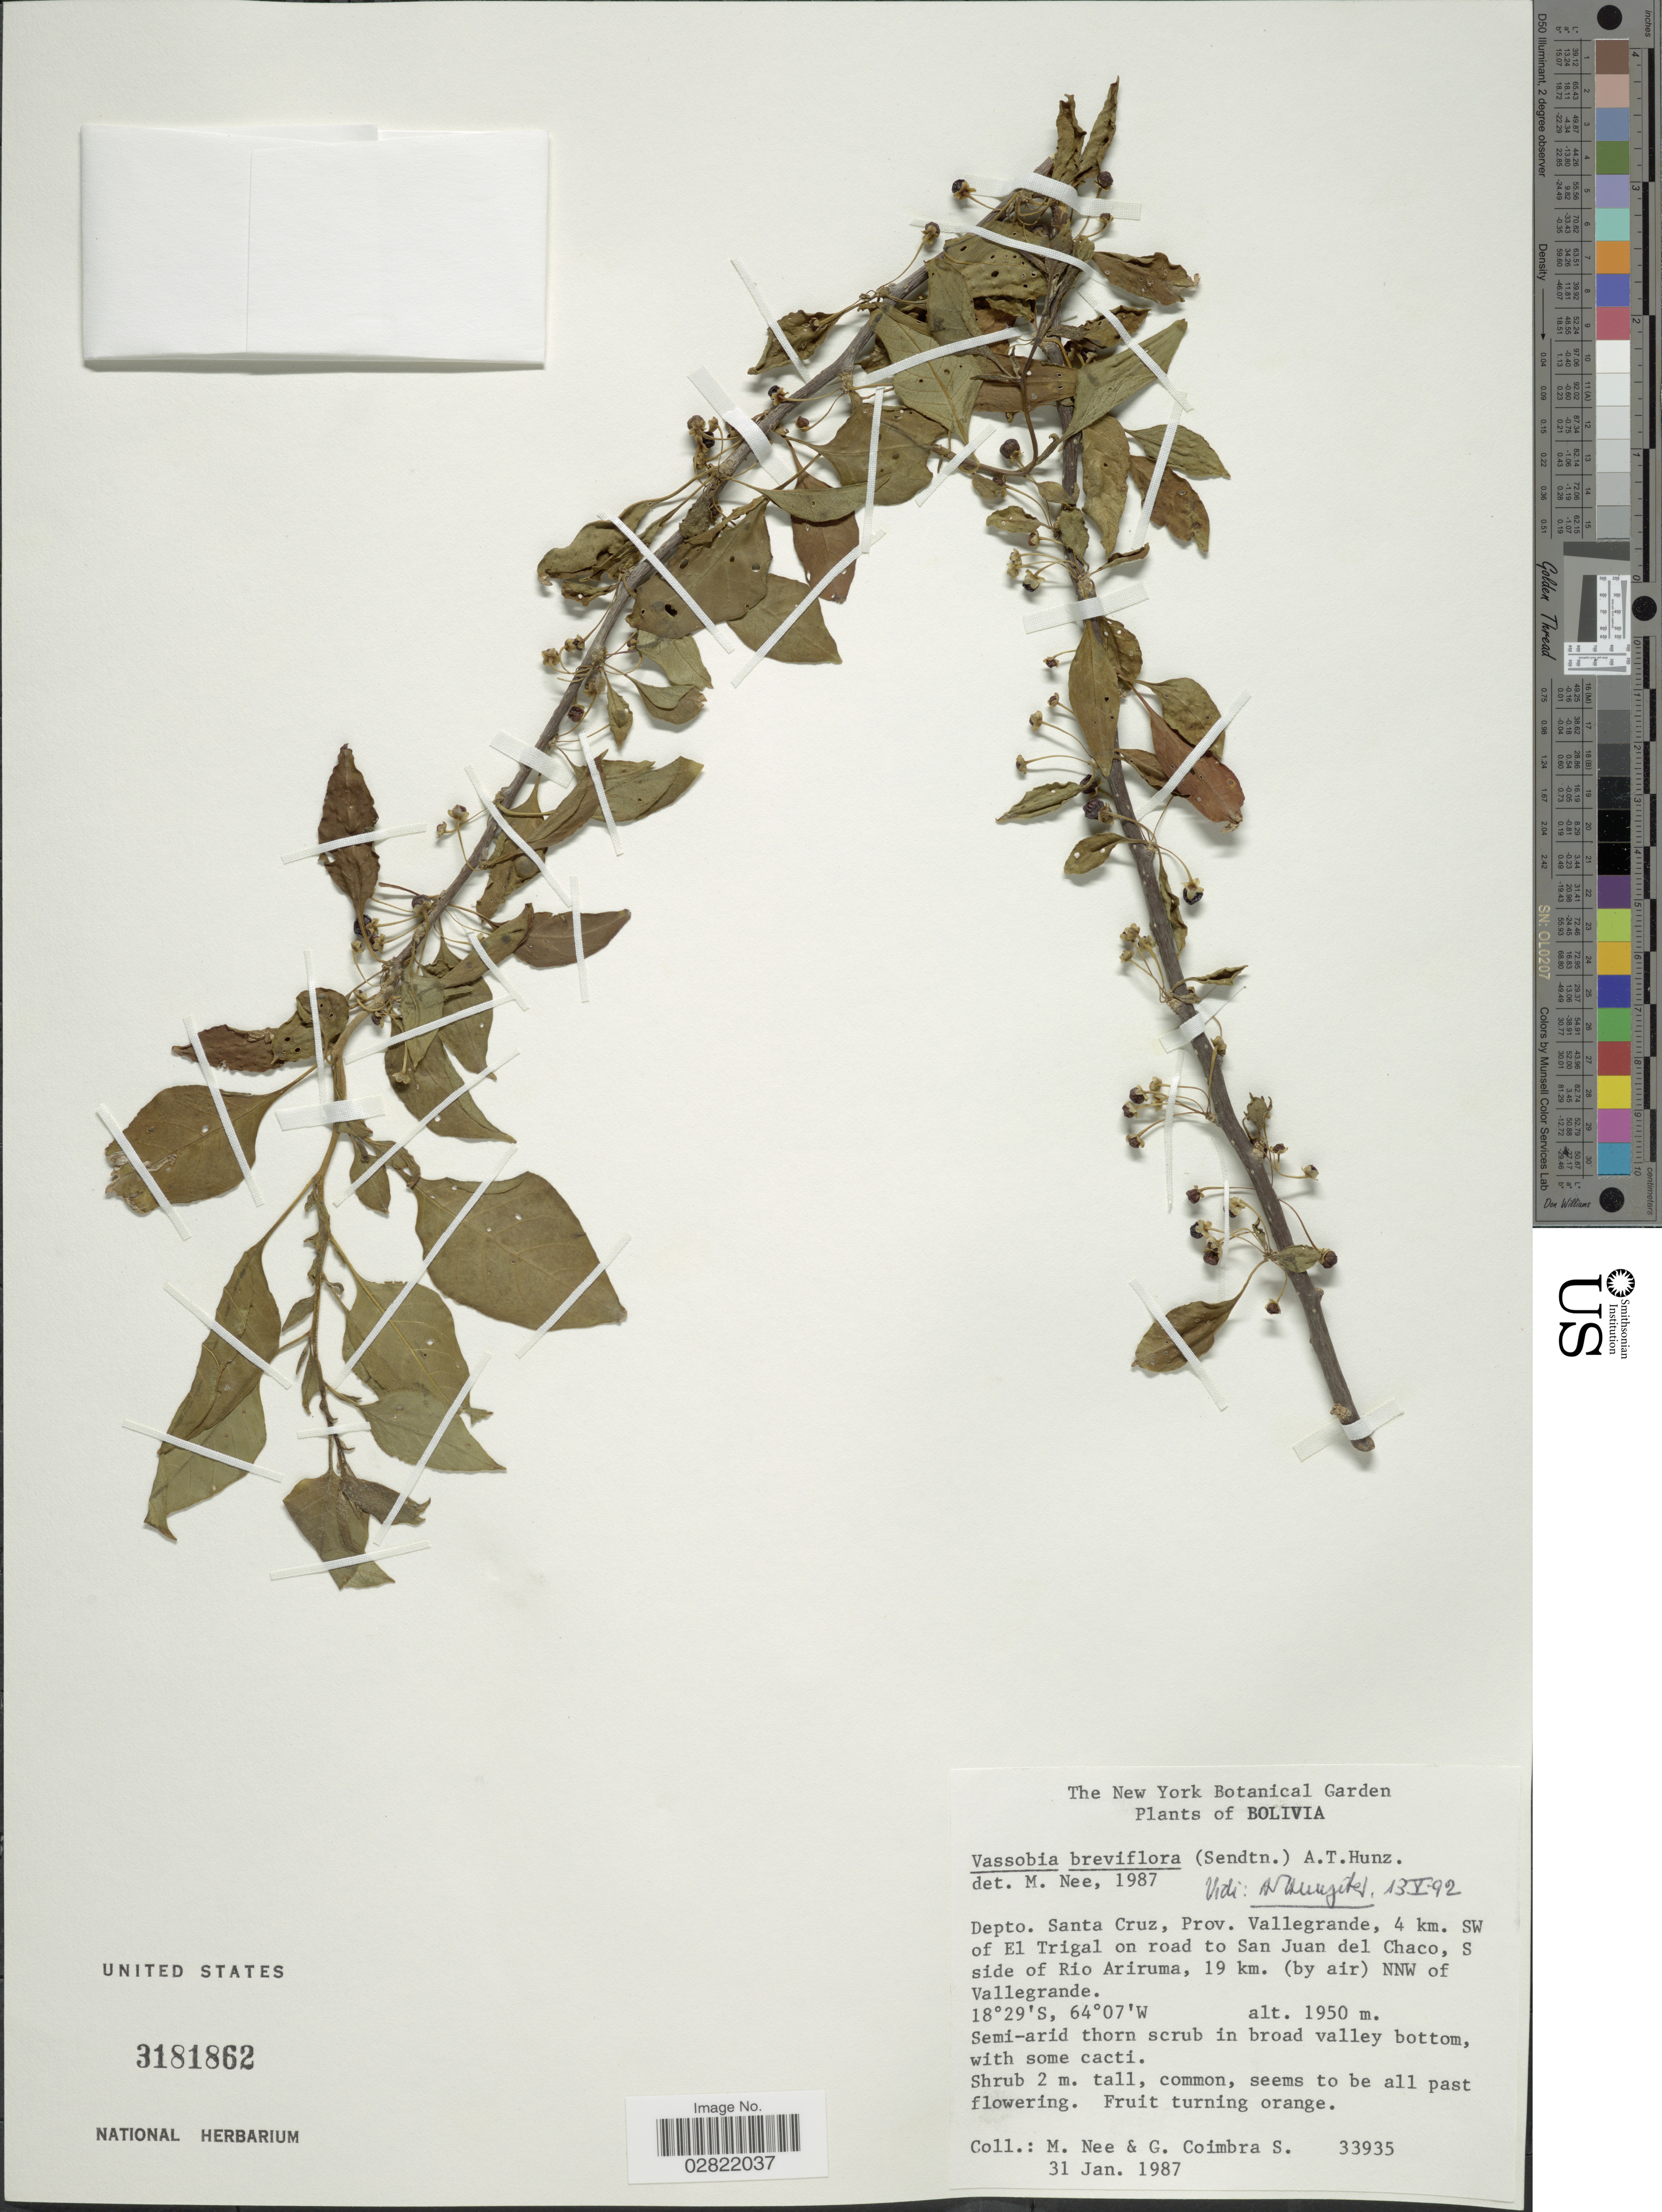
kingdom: Plantae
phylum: Tracheophyta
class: Magnoliopsida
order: Solanales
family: Solanaceae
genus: Vassobia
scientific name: Vassobia breviflora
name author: (Sendt.) Hunz.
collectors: M. Nee & G. Coimbra S.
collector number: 33935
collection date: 1987-01-31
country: Bolivia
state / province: Santa Cruz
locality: Depto. Santa Cruz, Prov. Vallegrande, 4 km. SW of El Trigal on road to San Juan del Chaco, S side of Rio Ariruma, 19 km. (by air) NNW of Vallegrande.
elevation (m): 1950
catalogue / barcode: US 3181862